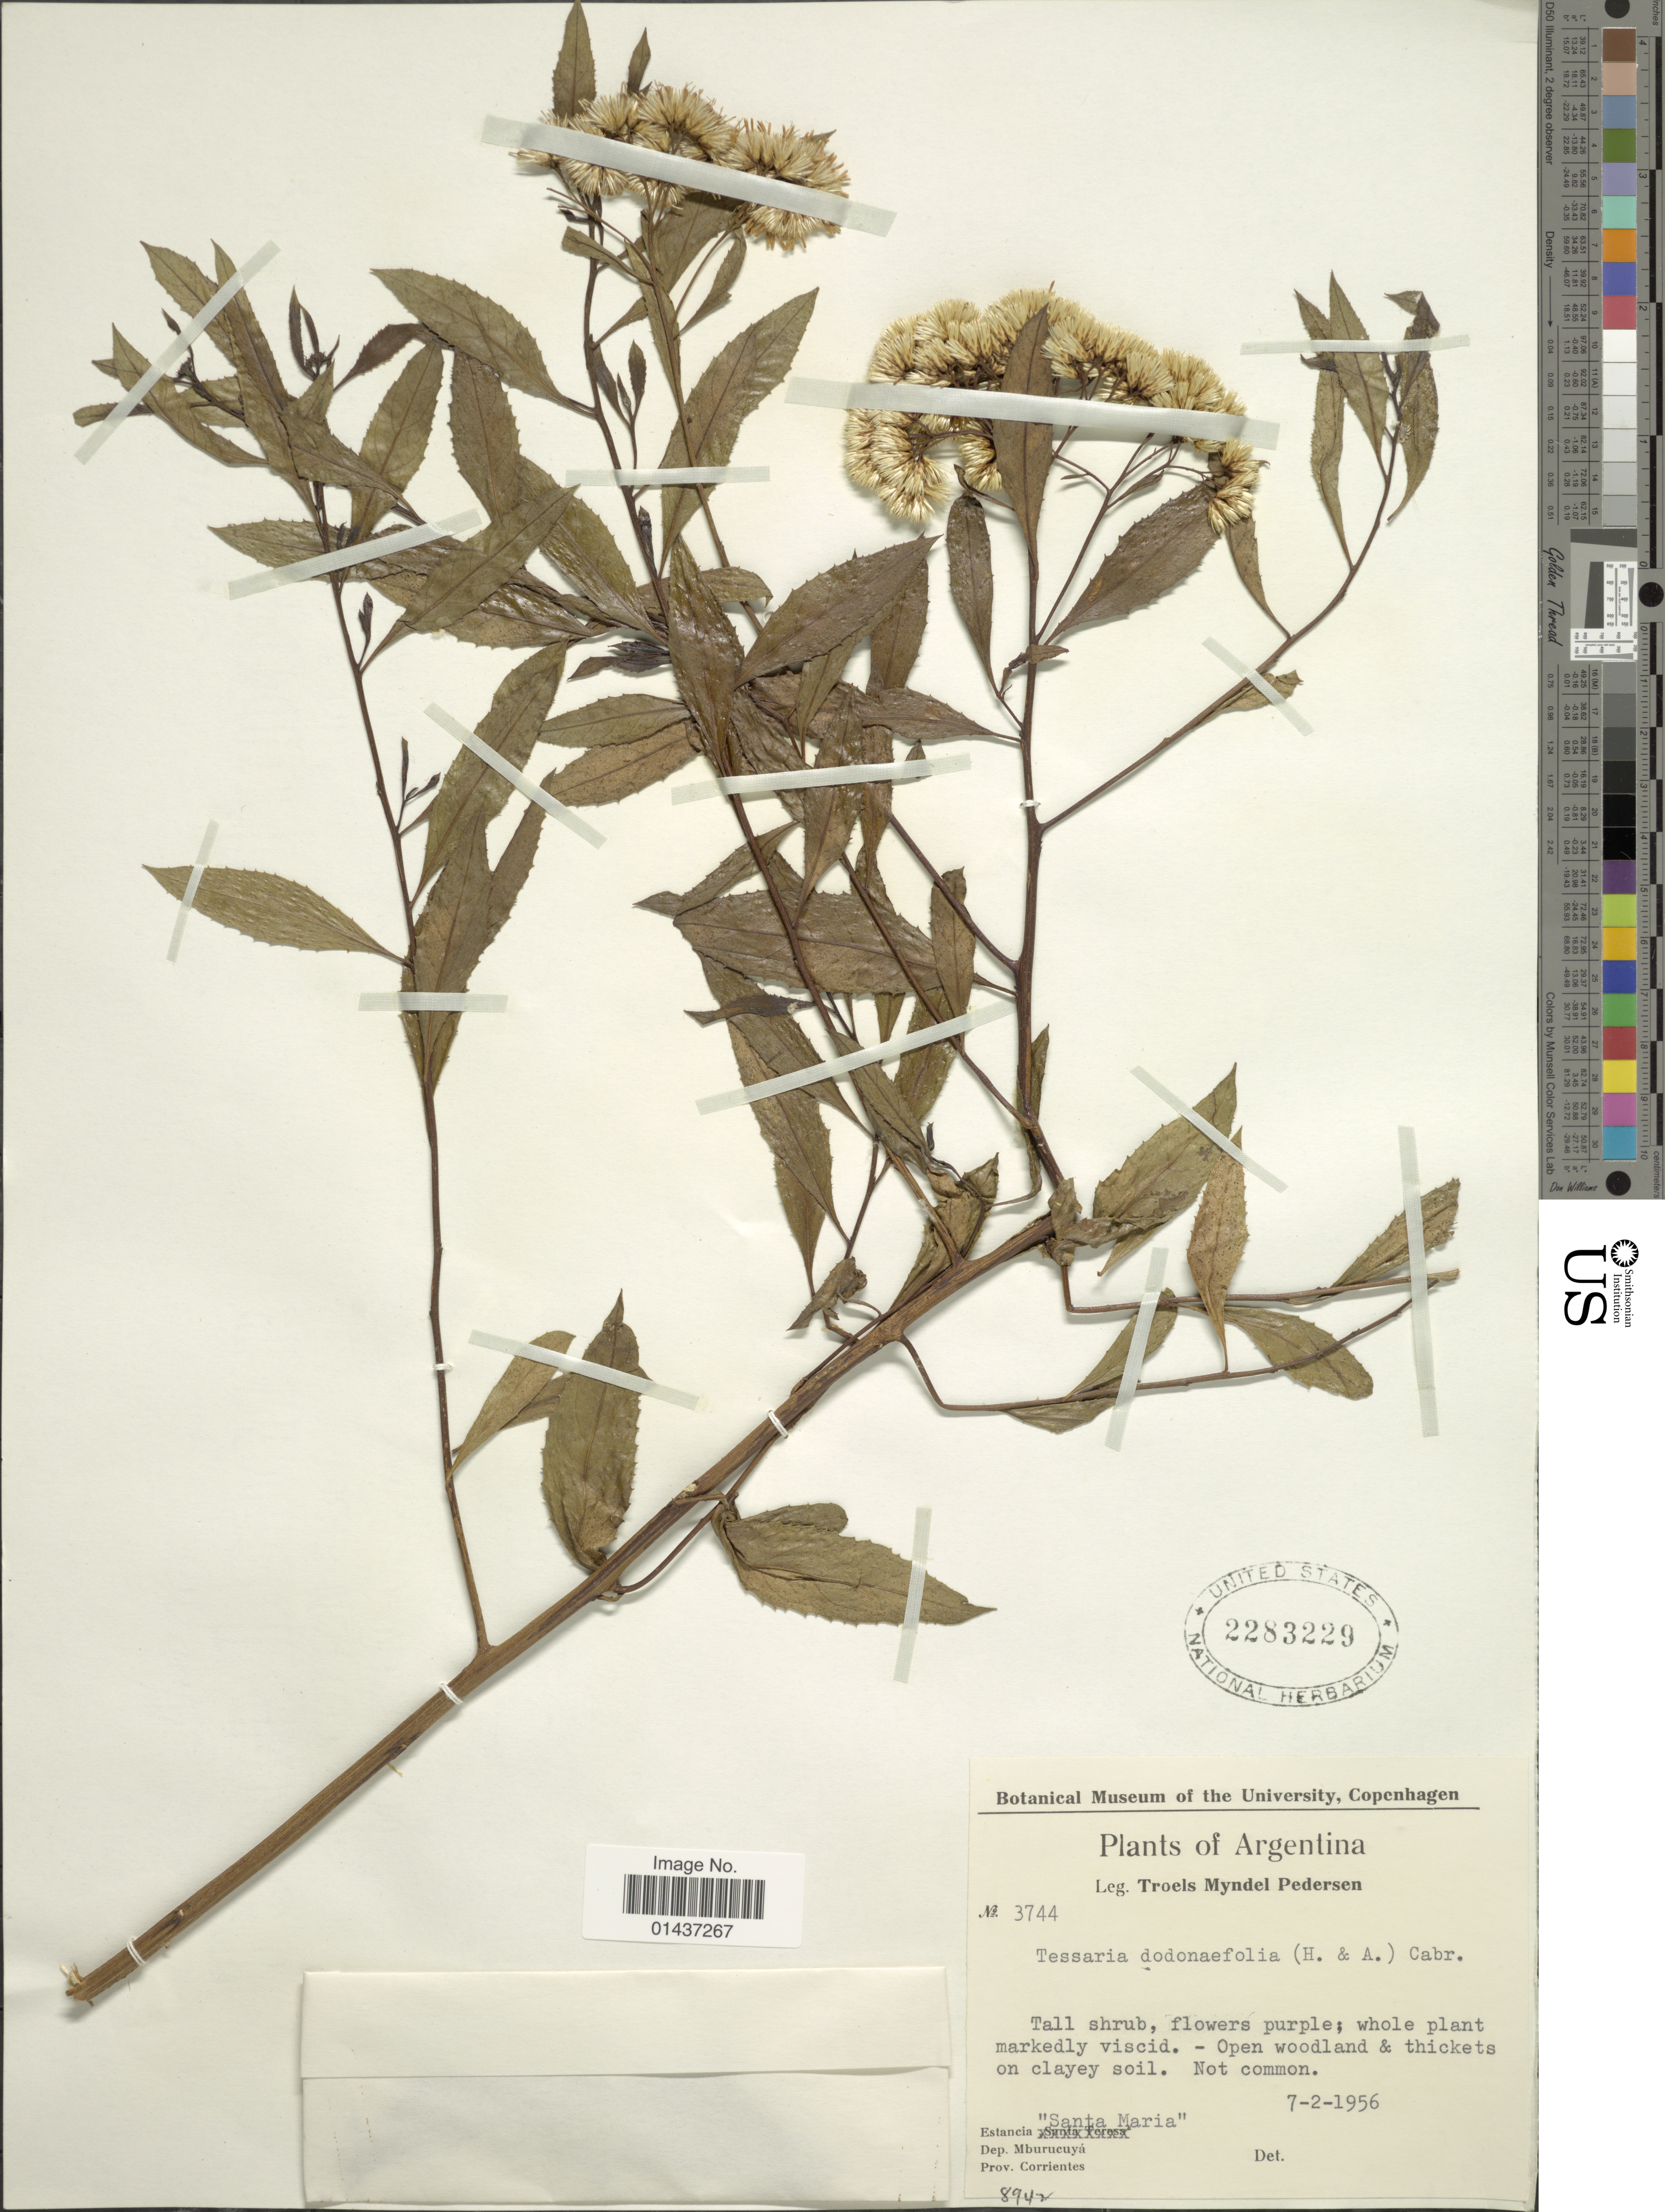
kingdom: Plantae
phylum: Tracheophyta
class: Magnoliopsida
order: Asterales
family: Asteraceae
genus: Tessaria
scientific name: Tessaria dodoneifolia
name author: (Hook. & Arn.) Cabrera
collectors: T. Pederson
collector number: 3744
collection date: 1956-02-07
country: Argentina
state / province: Corrientes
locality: Open woodland & thickets on clayey soil, Estancia 'Santa Maria' Dep. Mburucuyá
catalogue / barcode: US 2283229